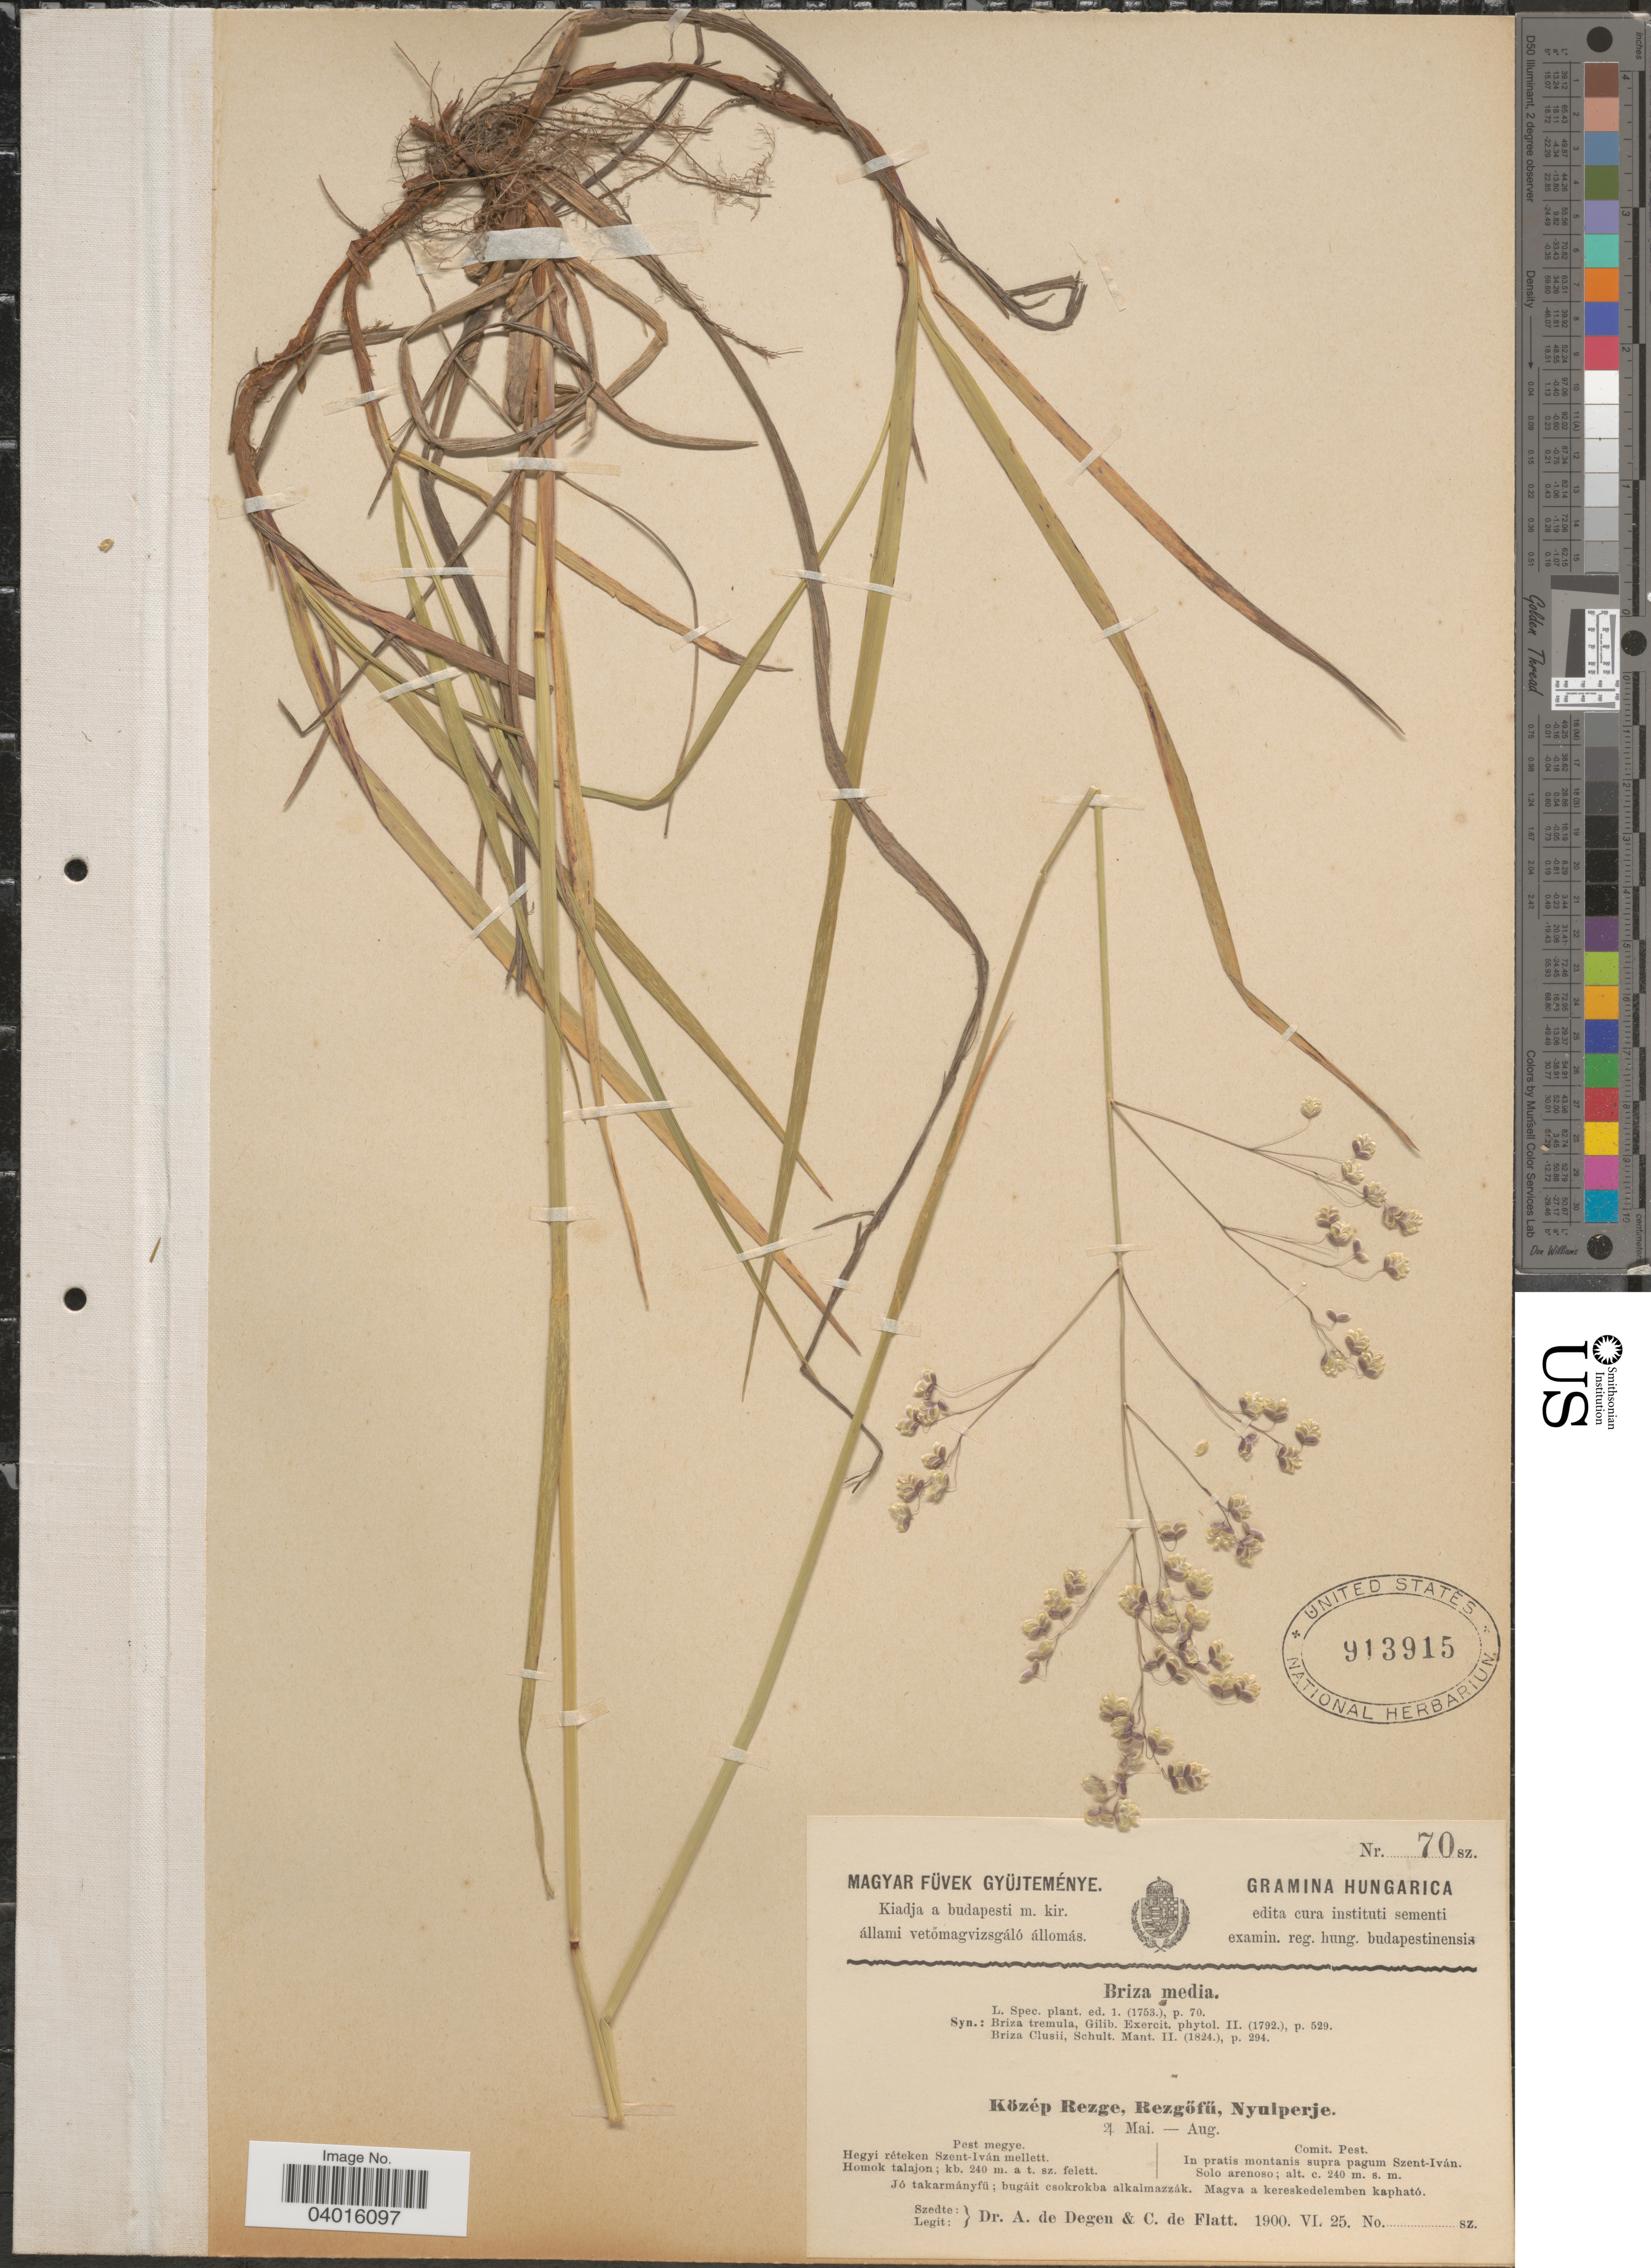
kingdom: Plantae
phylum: Tracheophyta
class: Liliopsida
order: Poales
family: Poaceae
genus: Briza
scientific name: Briza media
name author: L.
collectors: A. Degen & C. de Flatt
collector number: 70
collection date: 1900-06-25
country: Hungary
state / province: Pest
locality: Comit. Pest. In pratis montanis supra pagum Szent-Iván. Solo arenoso.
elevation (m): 240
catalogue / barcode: US 913915